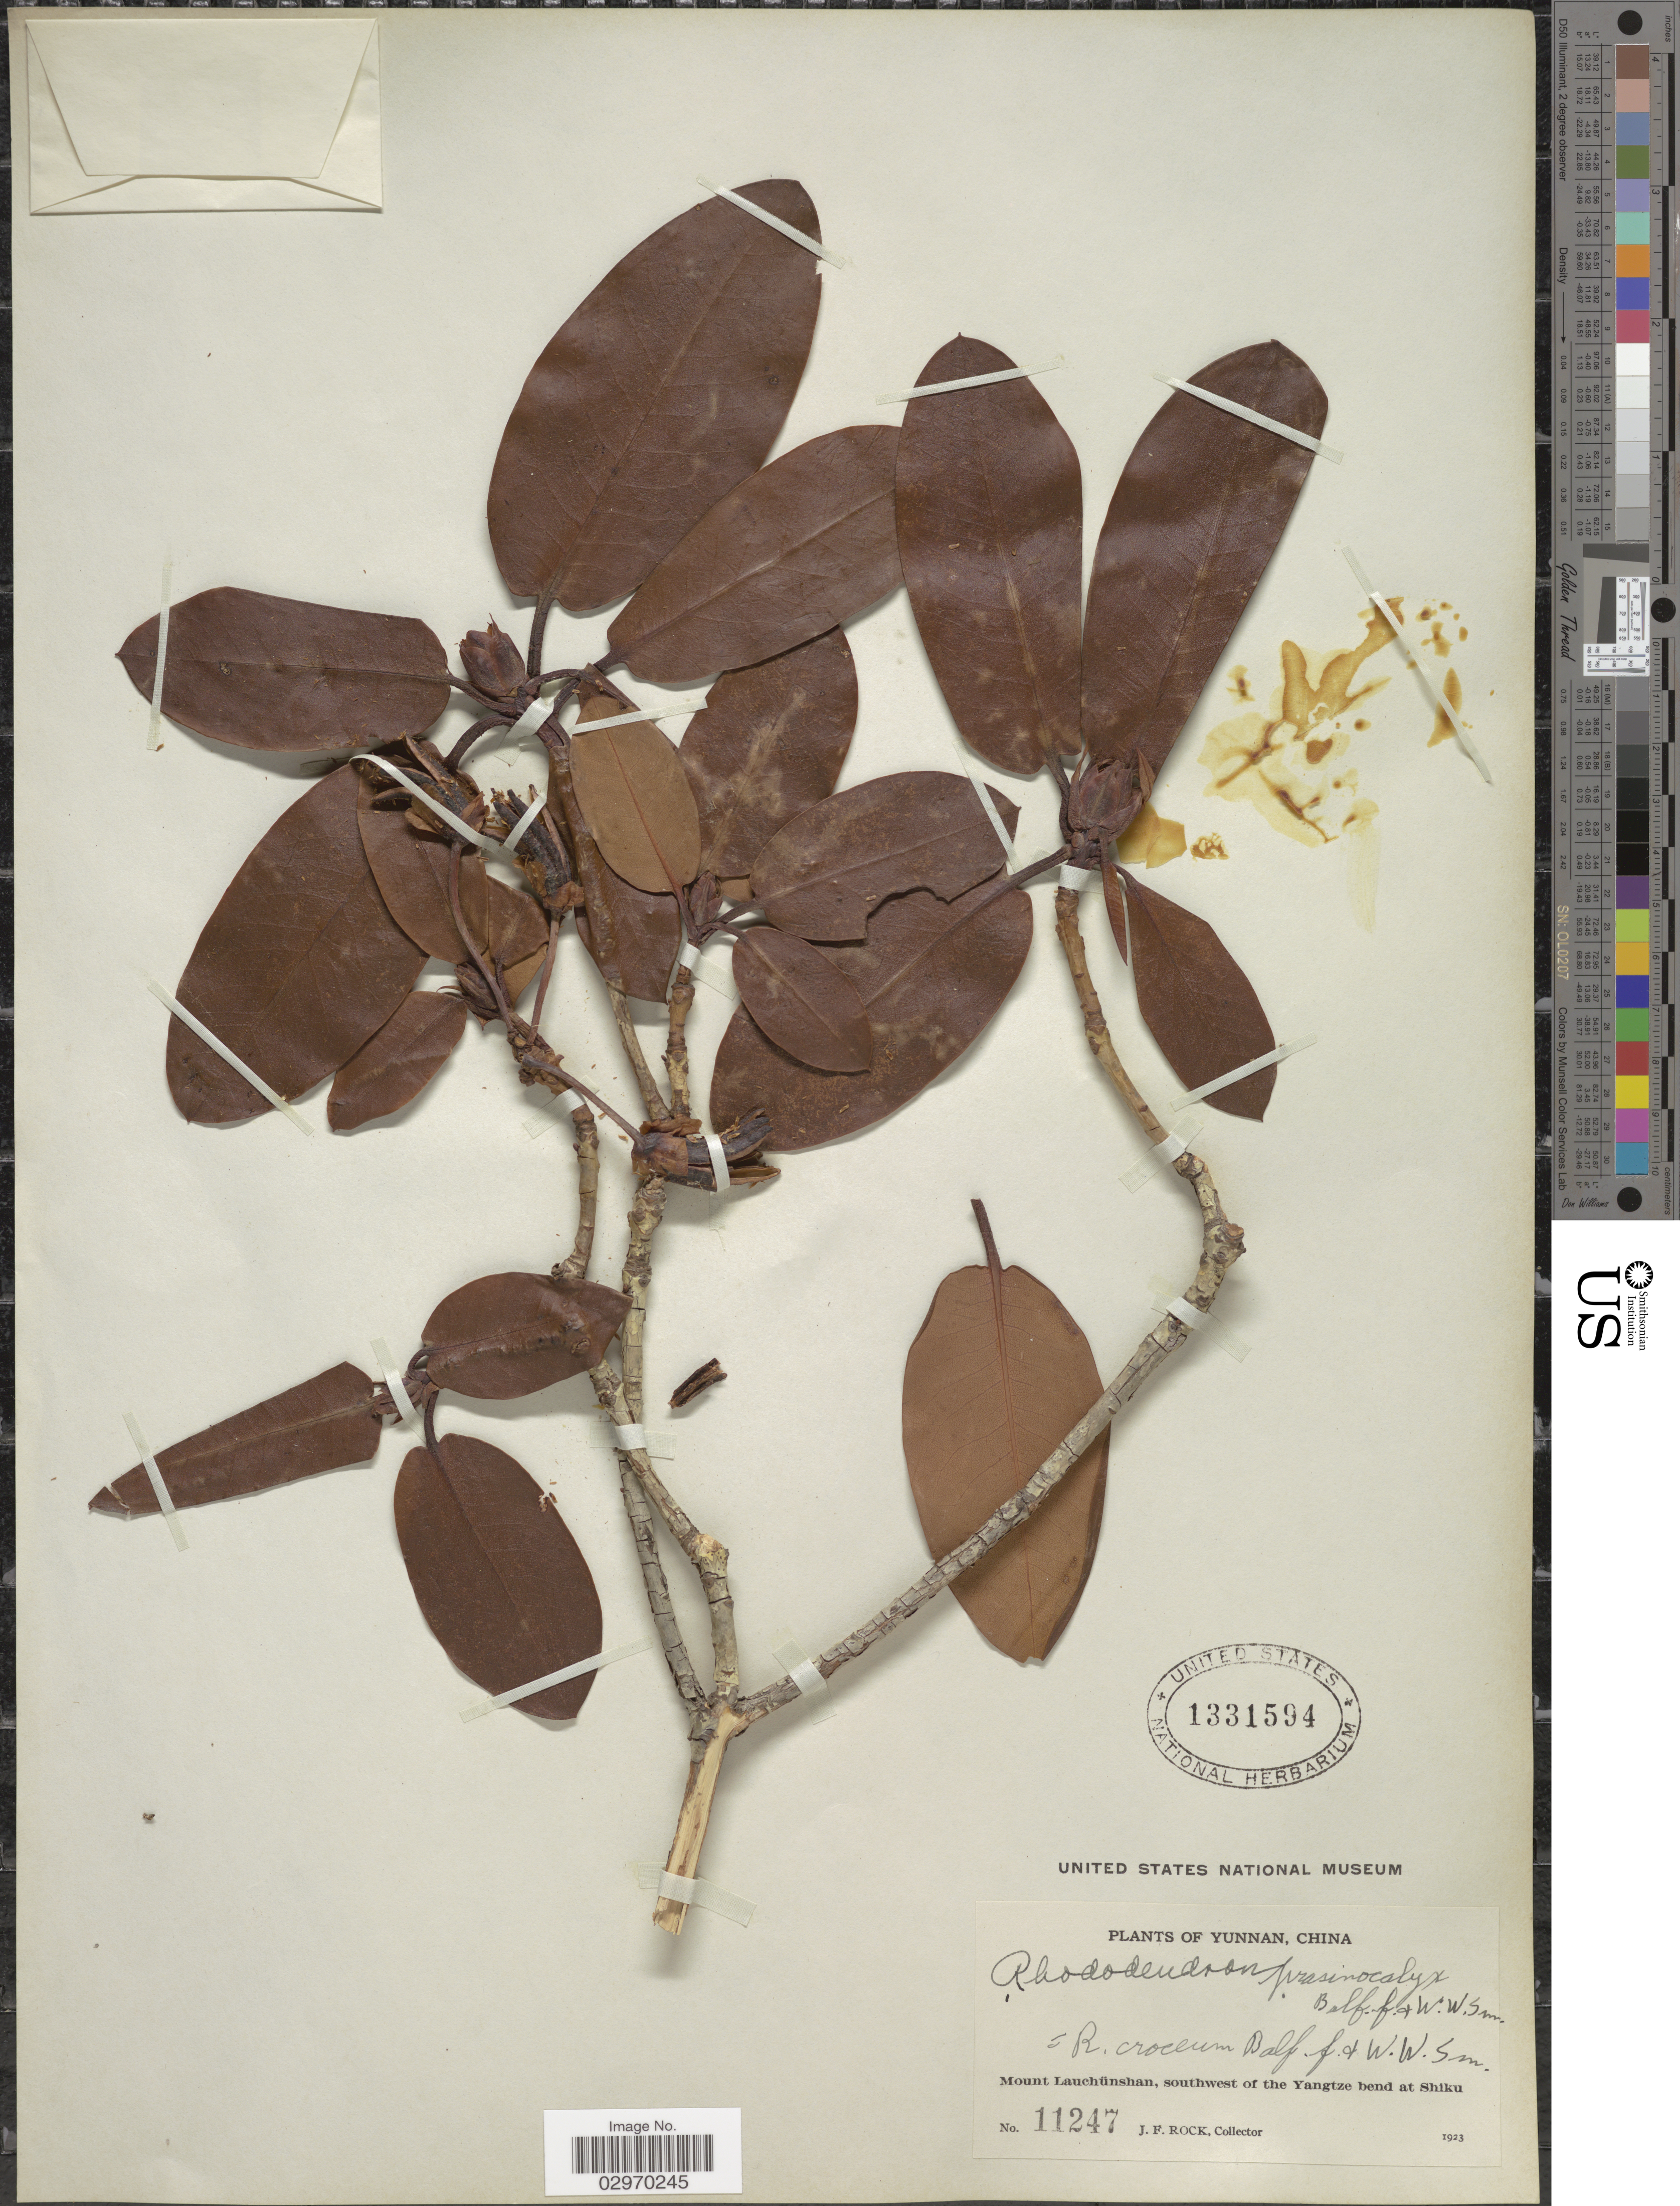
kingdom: Plantae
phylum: Tracheophyta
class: Magnoliopsida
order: Ericales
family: Ericaceae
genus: Rhododendron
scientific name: Rhododendron croceum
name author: Balf. f. & W.W. Sm.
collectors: J. Rock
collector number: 11247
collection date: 1923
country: China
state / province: Yunnan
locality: Mount Lauchünshan, southwest of the Yangtze bend at Shiku.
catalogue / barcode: US 1331594